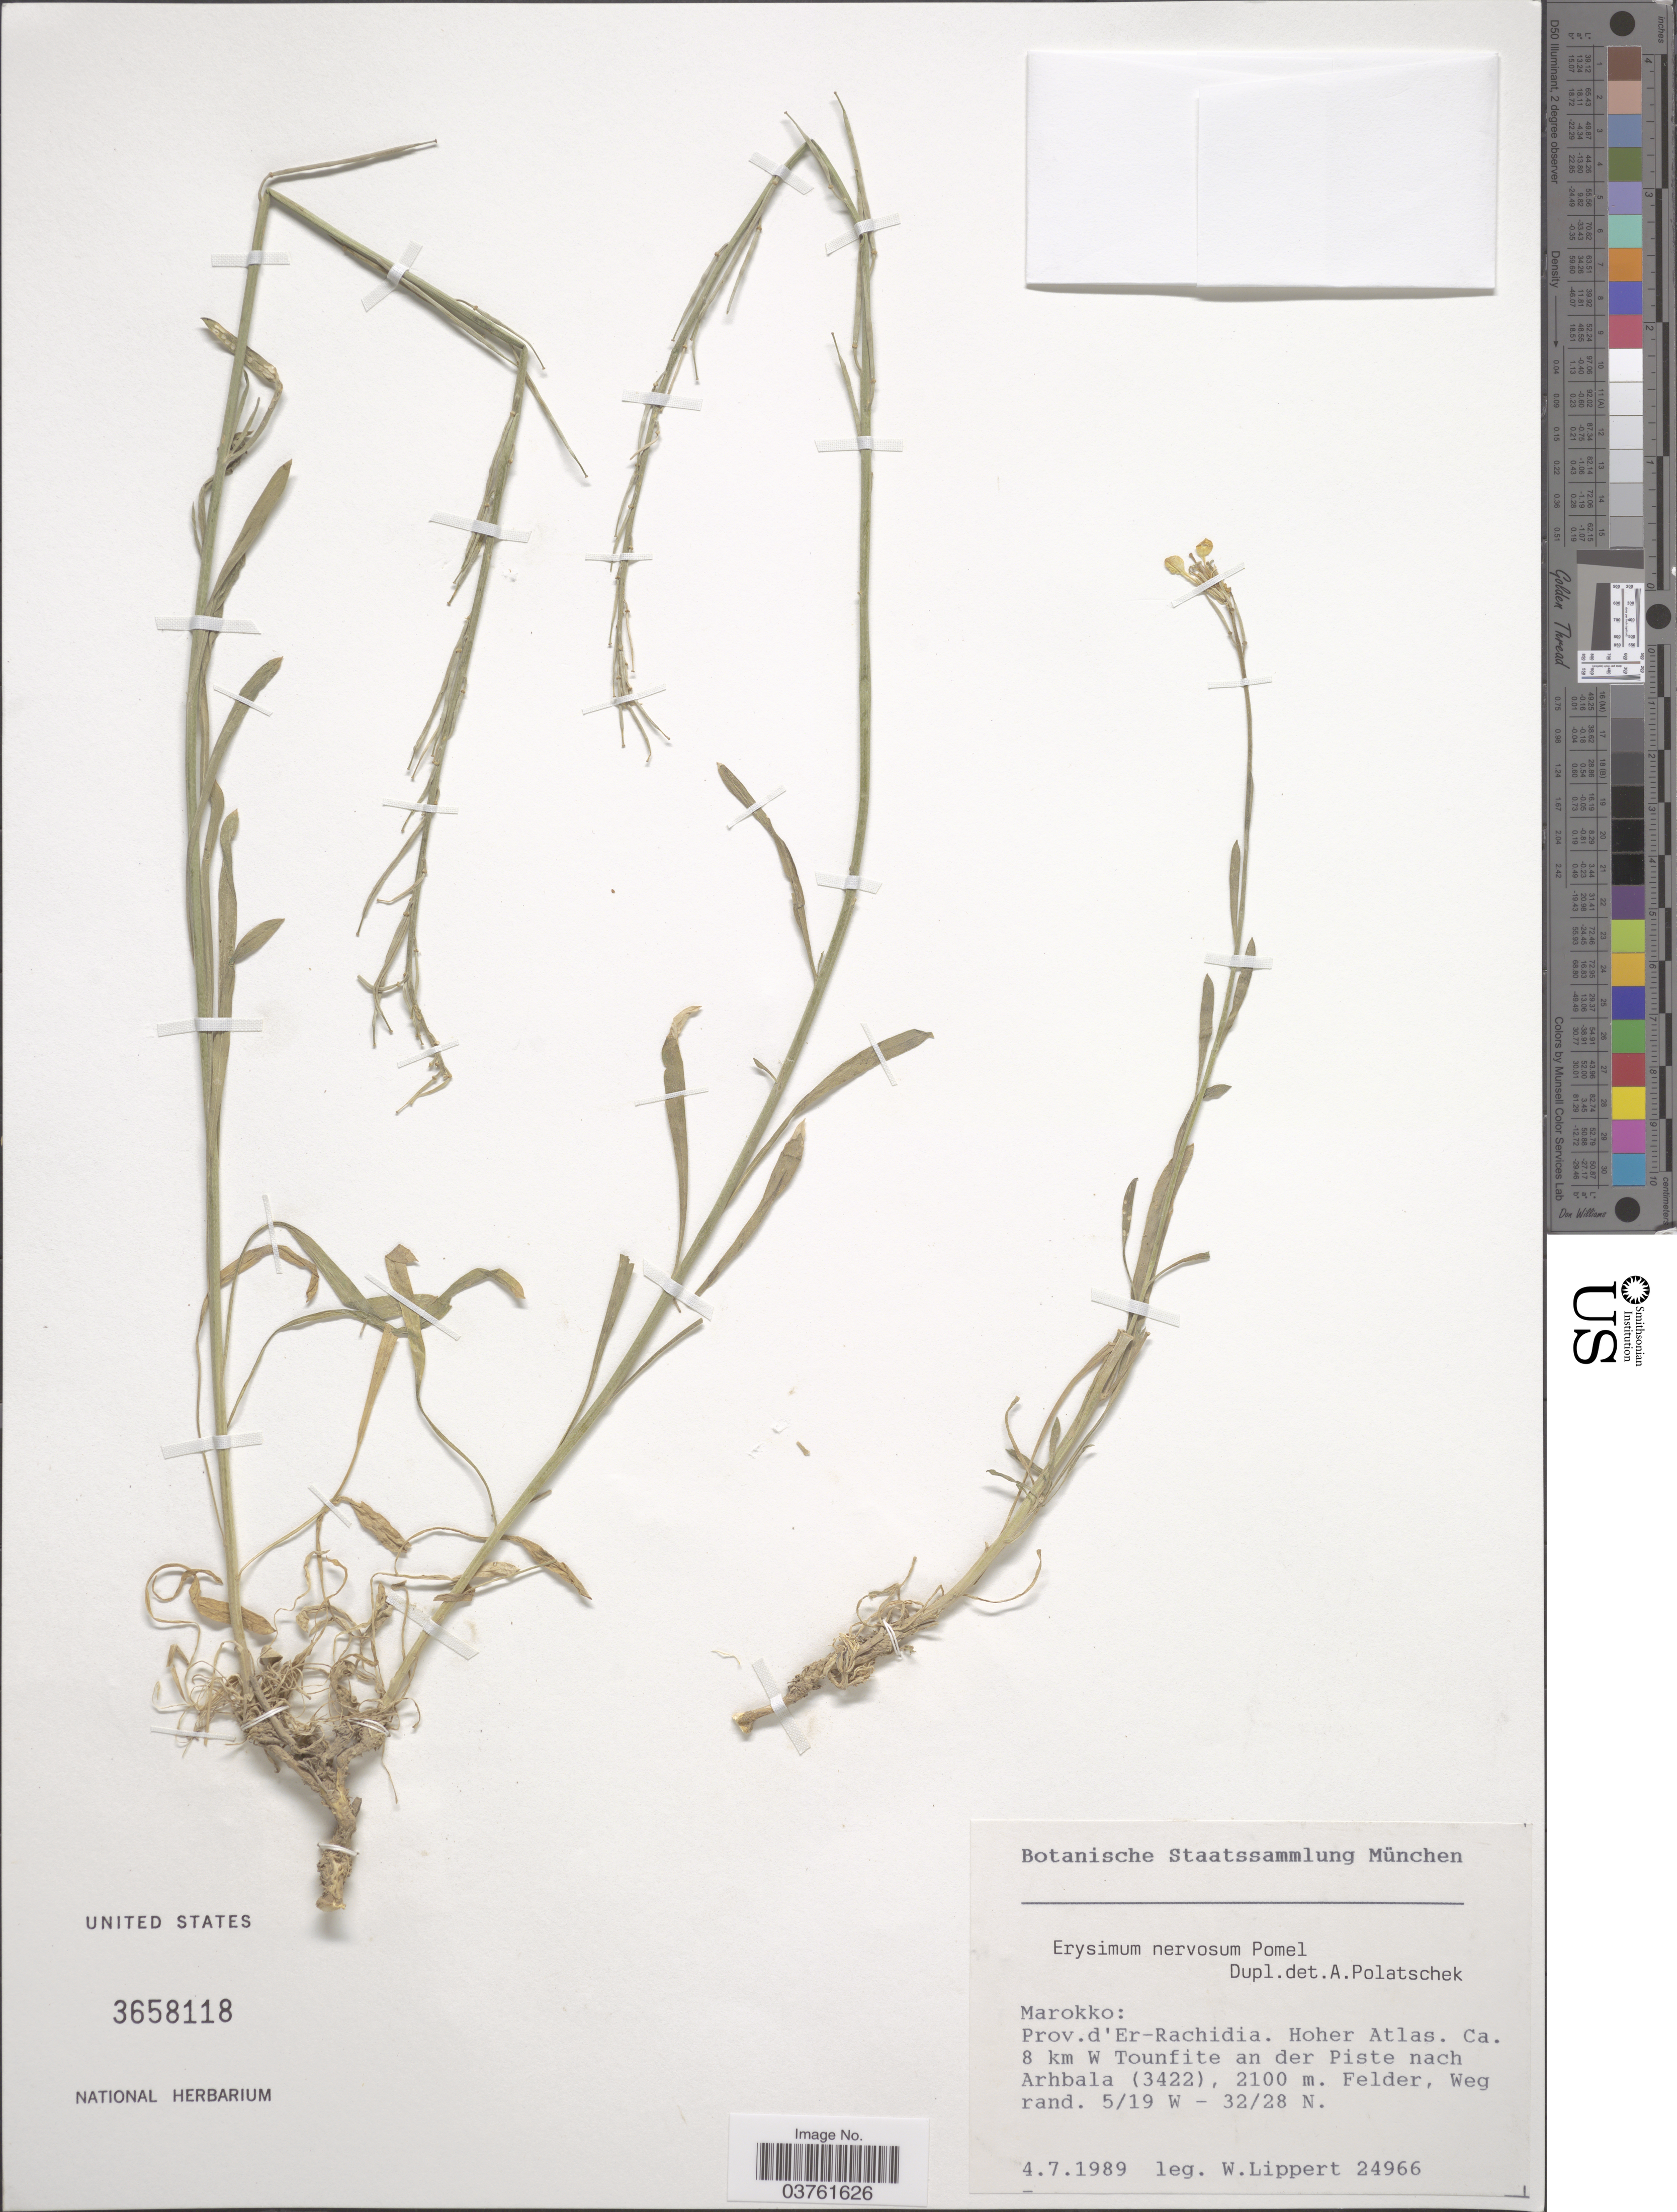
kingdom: Plantae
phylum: Tracheophyta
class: Magnoliopsida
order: Brassicales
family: Brassicaceae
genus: Erysimum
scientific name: Erysimum nervosum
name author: Pomel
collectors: W. Lippert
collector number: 24966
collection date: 1989-07-04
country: Morocco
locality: Prov. d'Er-Rachidia. Hoher Atlas. Ca. 8 km W Tounfite an der Piste nach Arhbala(3422). Felder, Weg rand.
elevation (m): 2100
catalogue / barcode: US 3658118